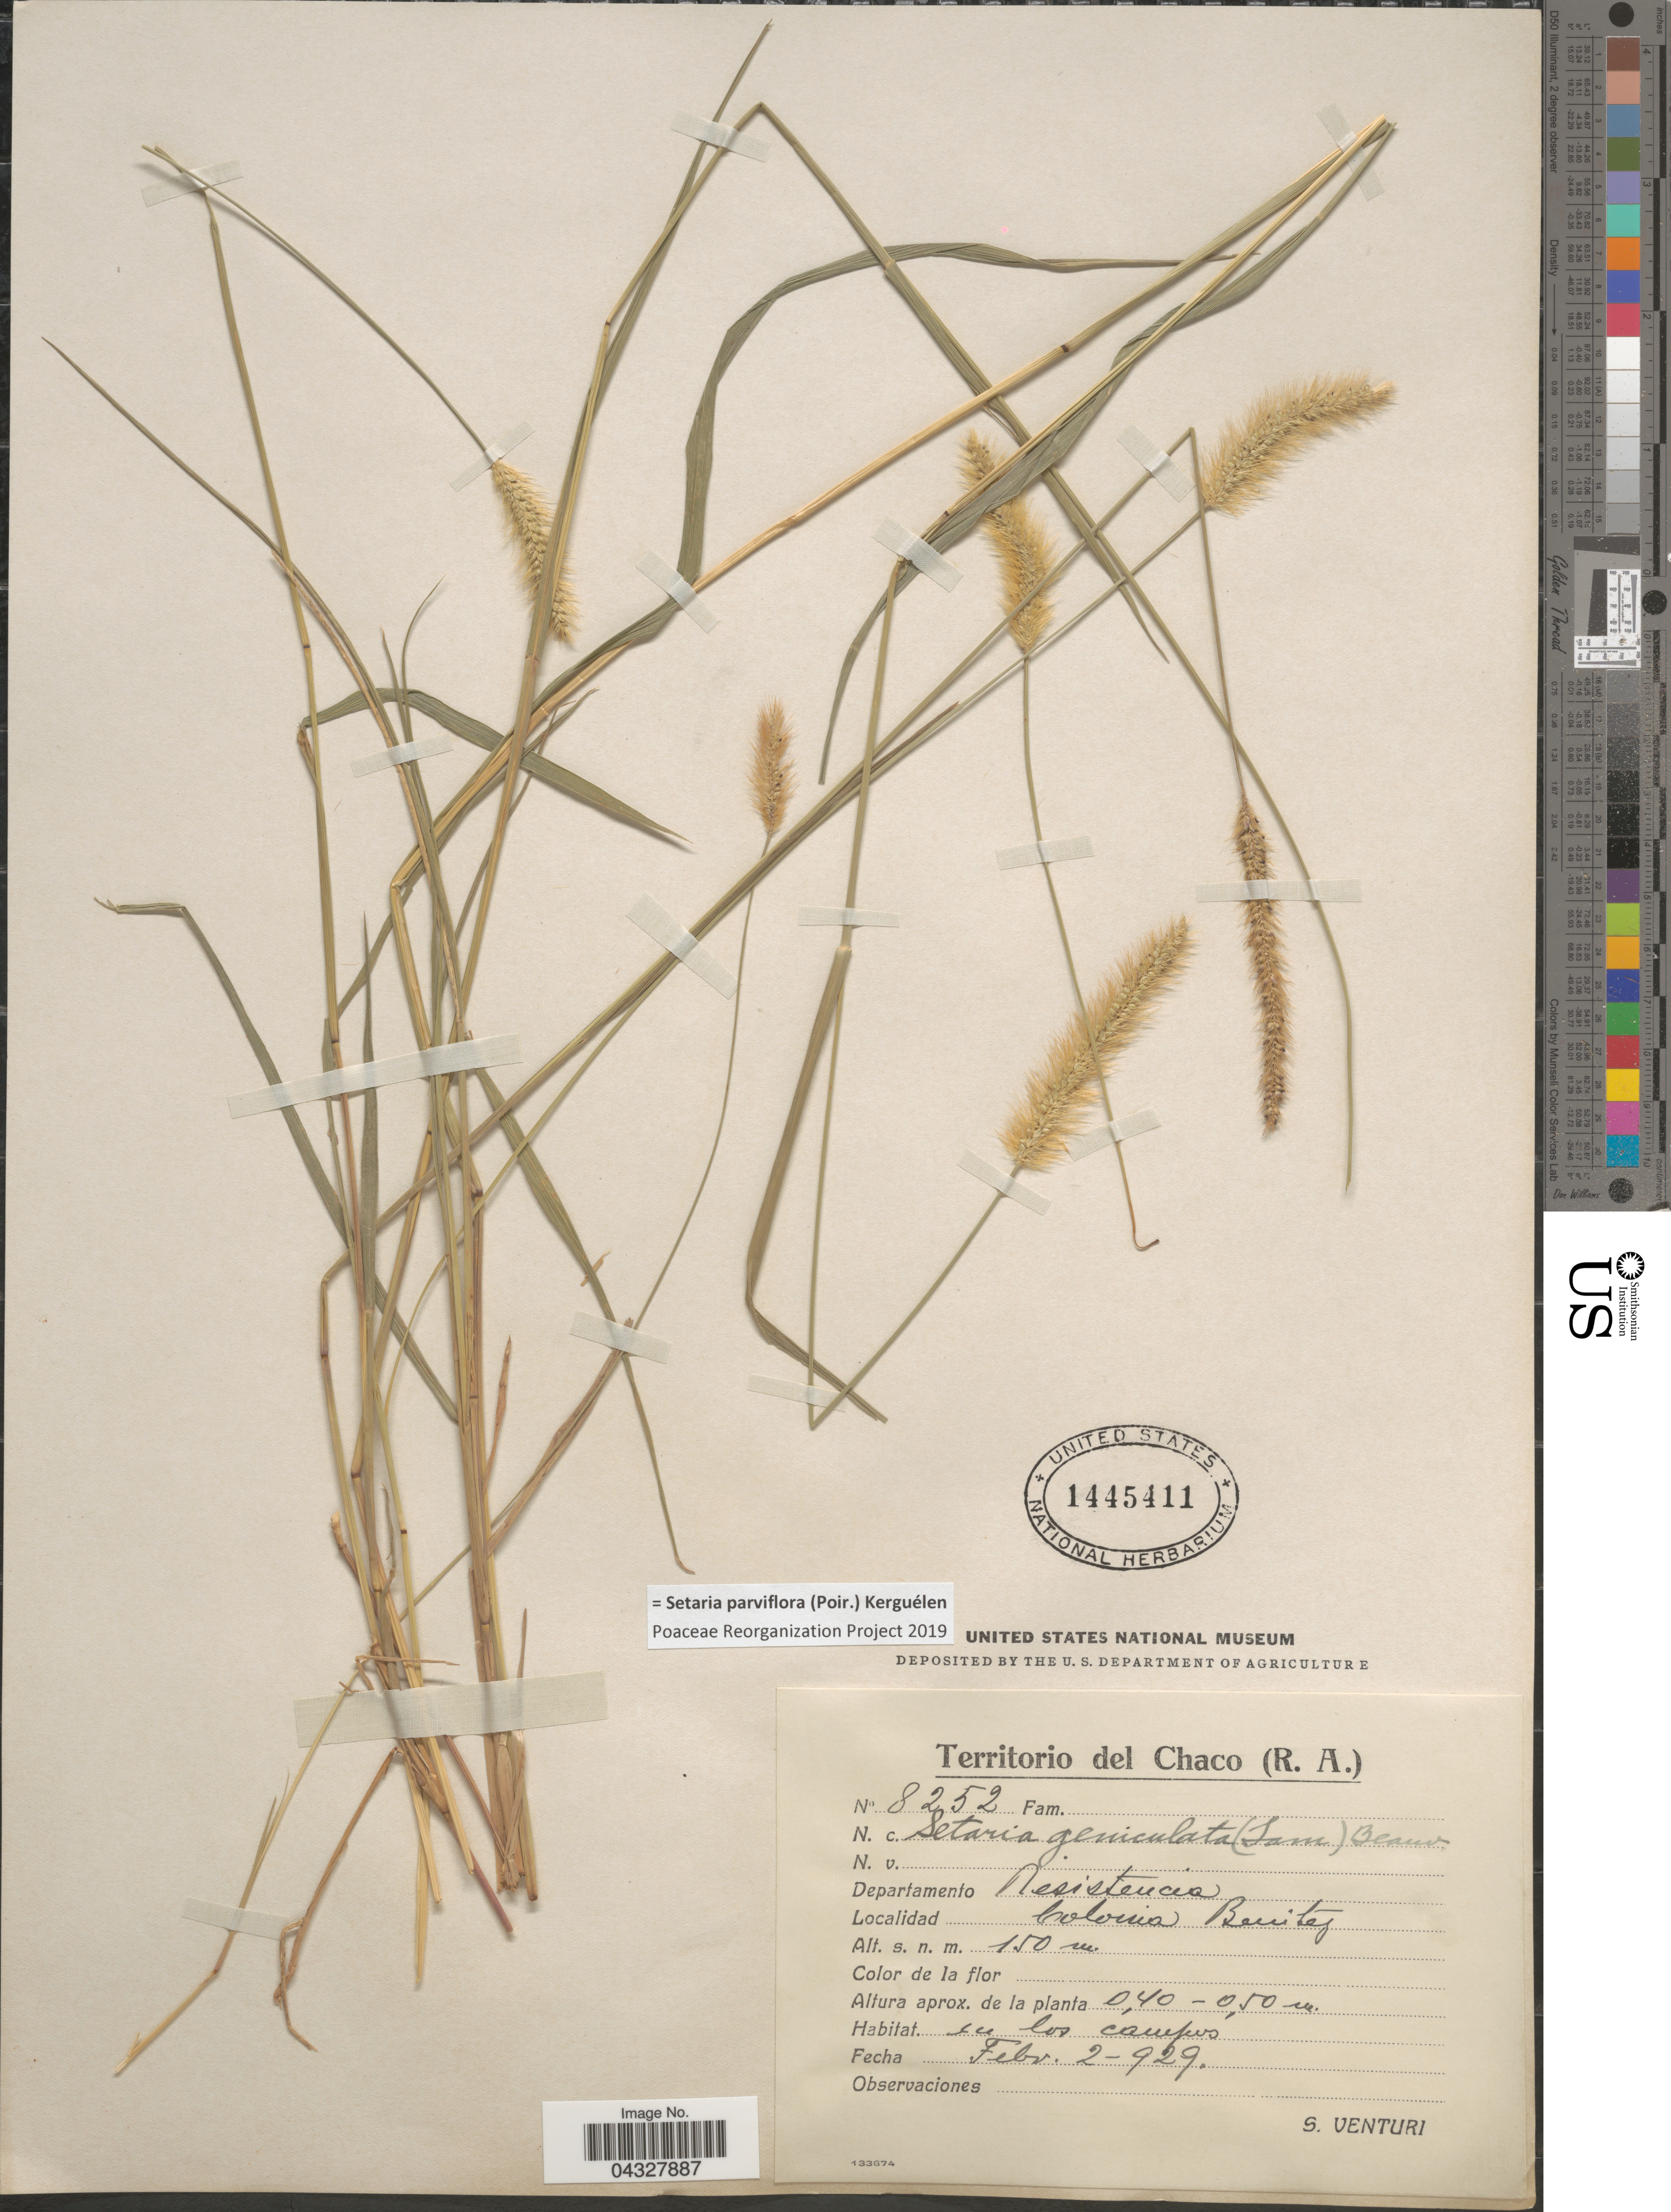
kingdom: Plantae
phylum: Tracheophyta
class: Liliopsida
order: Poales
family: Poaceae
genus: Setaria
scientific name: Setaria parviflora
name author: (Poir.) Kerguélen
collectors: S. Venturi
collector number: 8252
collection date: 1929-02-02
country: Argentina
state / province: Chaco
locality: Departamento Resistencia. Colonia Benitez.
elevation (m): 150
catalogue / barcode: US 1445411